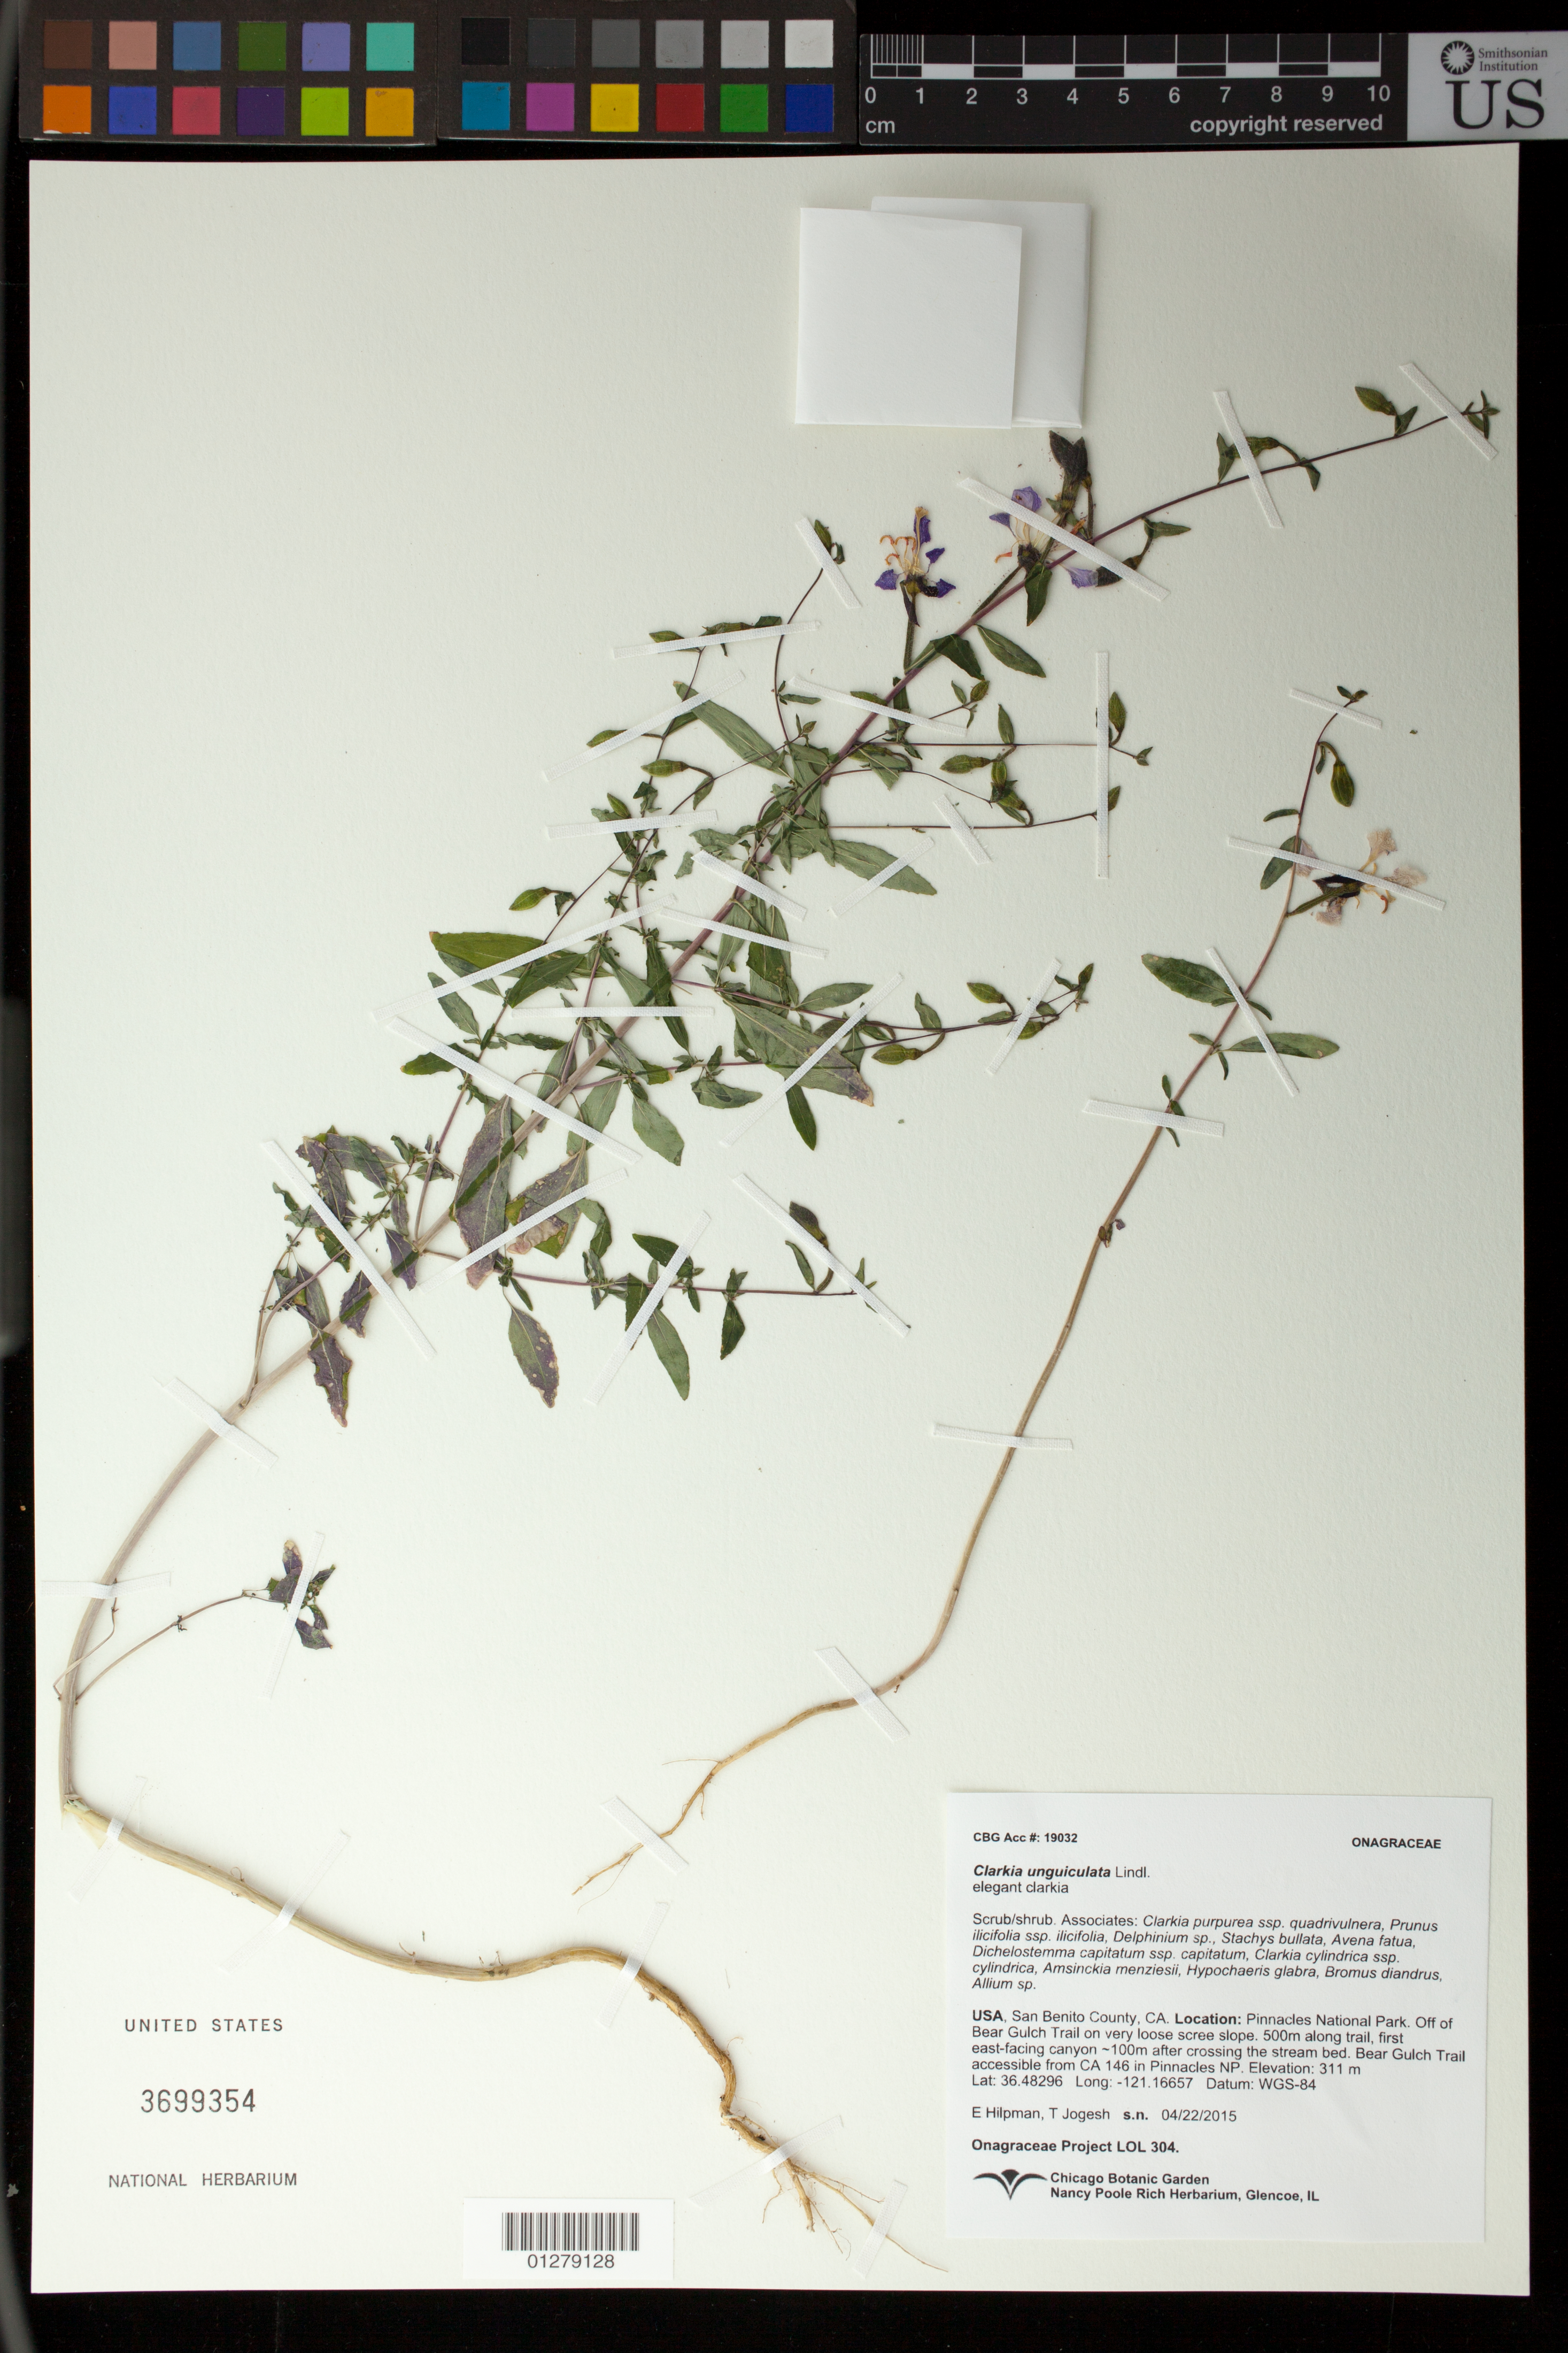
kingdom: Plantae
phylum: Tracheophyta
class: Magnoliopsida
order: Myrtales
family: Onagraceae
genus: Clarkia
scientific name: Clarkia unguiculata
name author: Lindl.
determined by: Wagner, W. L., (BOT), Smithsonian Institution - National Museum of Natural History (UNITED STATES)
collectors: E. Hilpman, M. Rhodes & T. Jojesh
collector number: LOL 304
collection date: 2015-04-22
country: United States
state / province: California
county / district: San Benito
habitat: Scrub/shrub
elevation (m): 311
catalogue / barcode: US 3699354